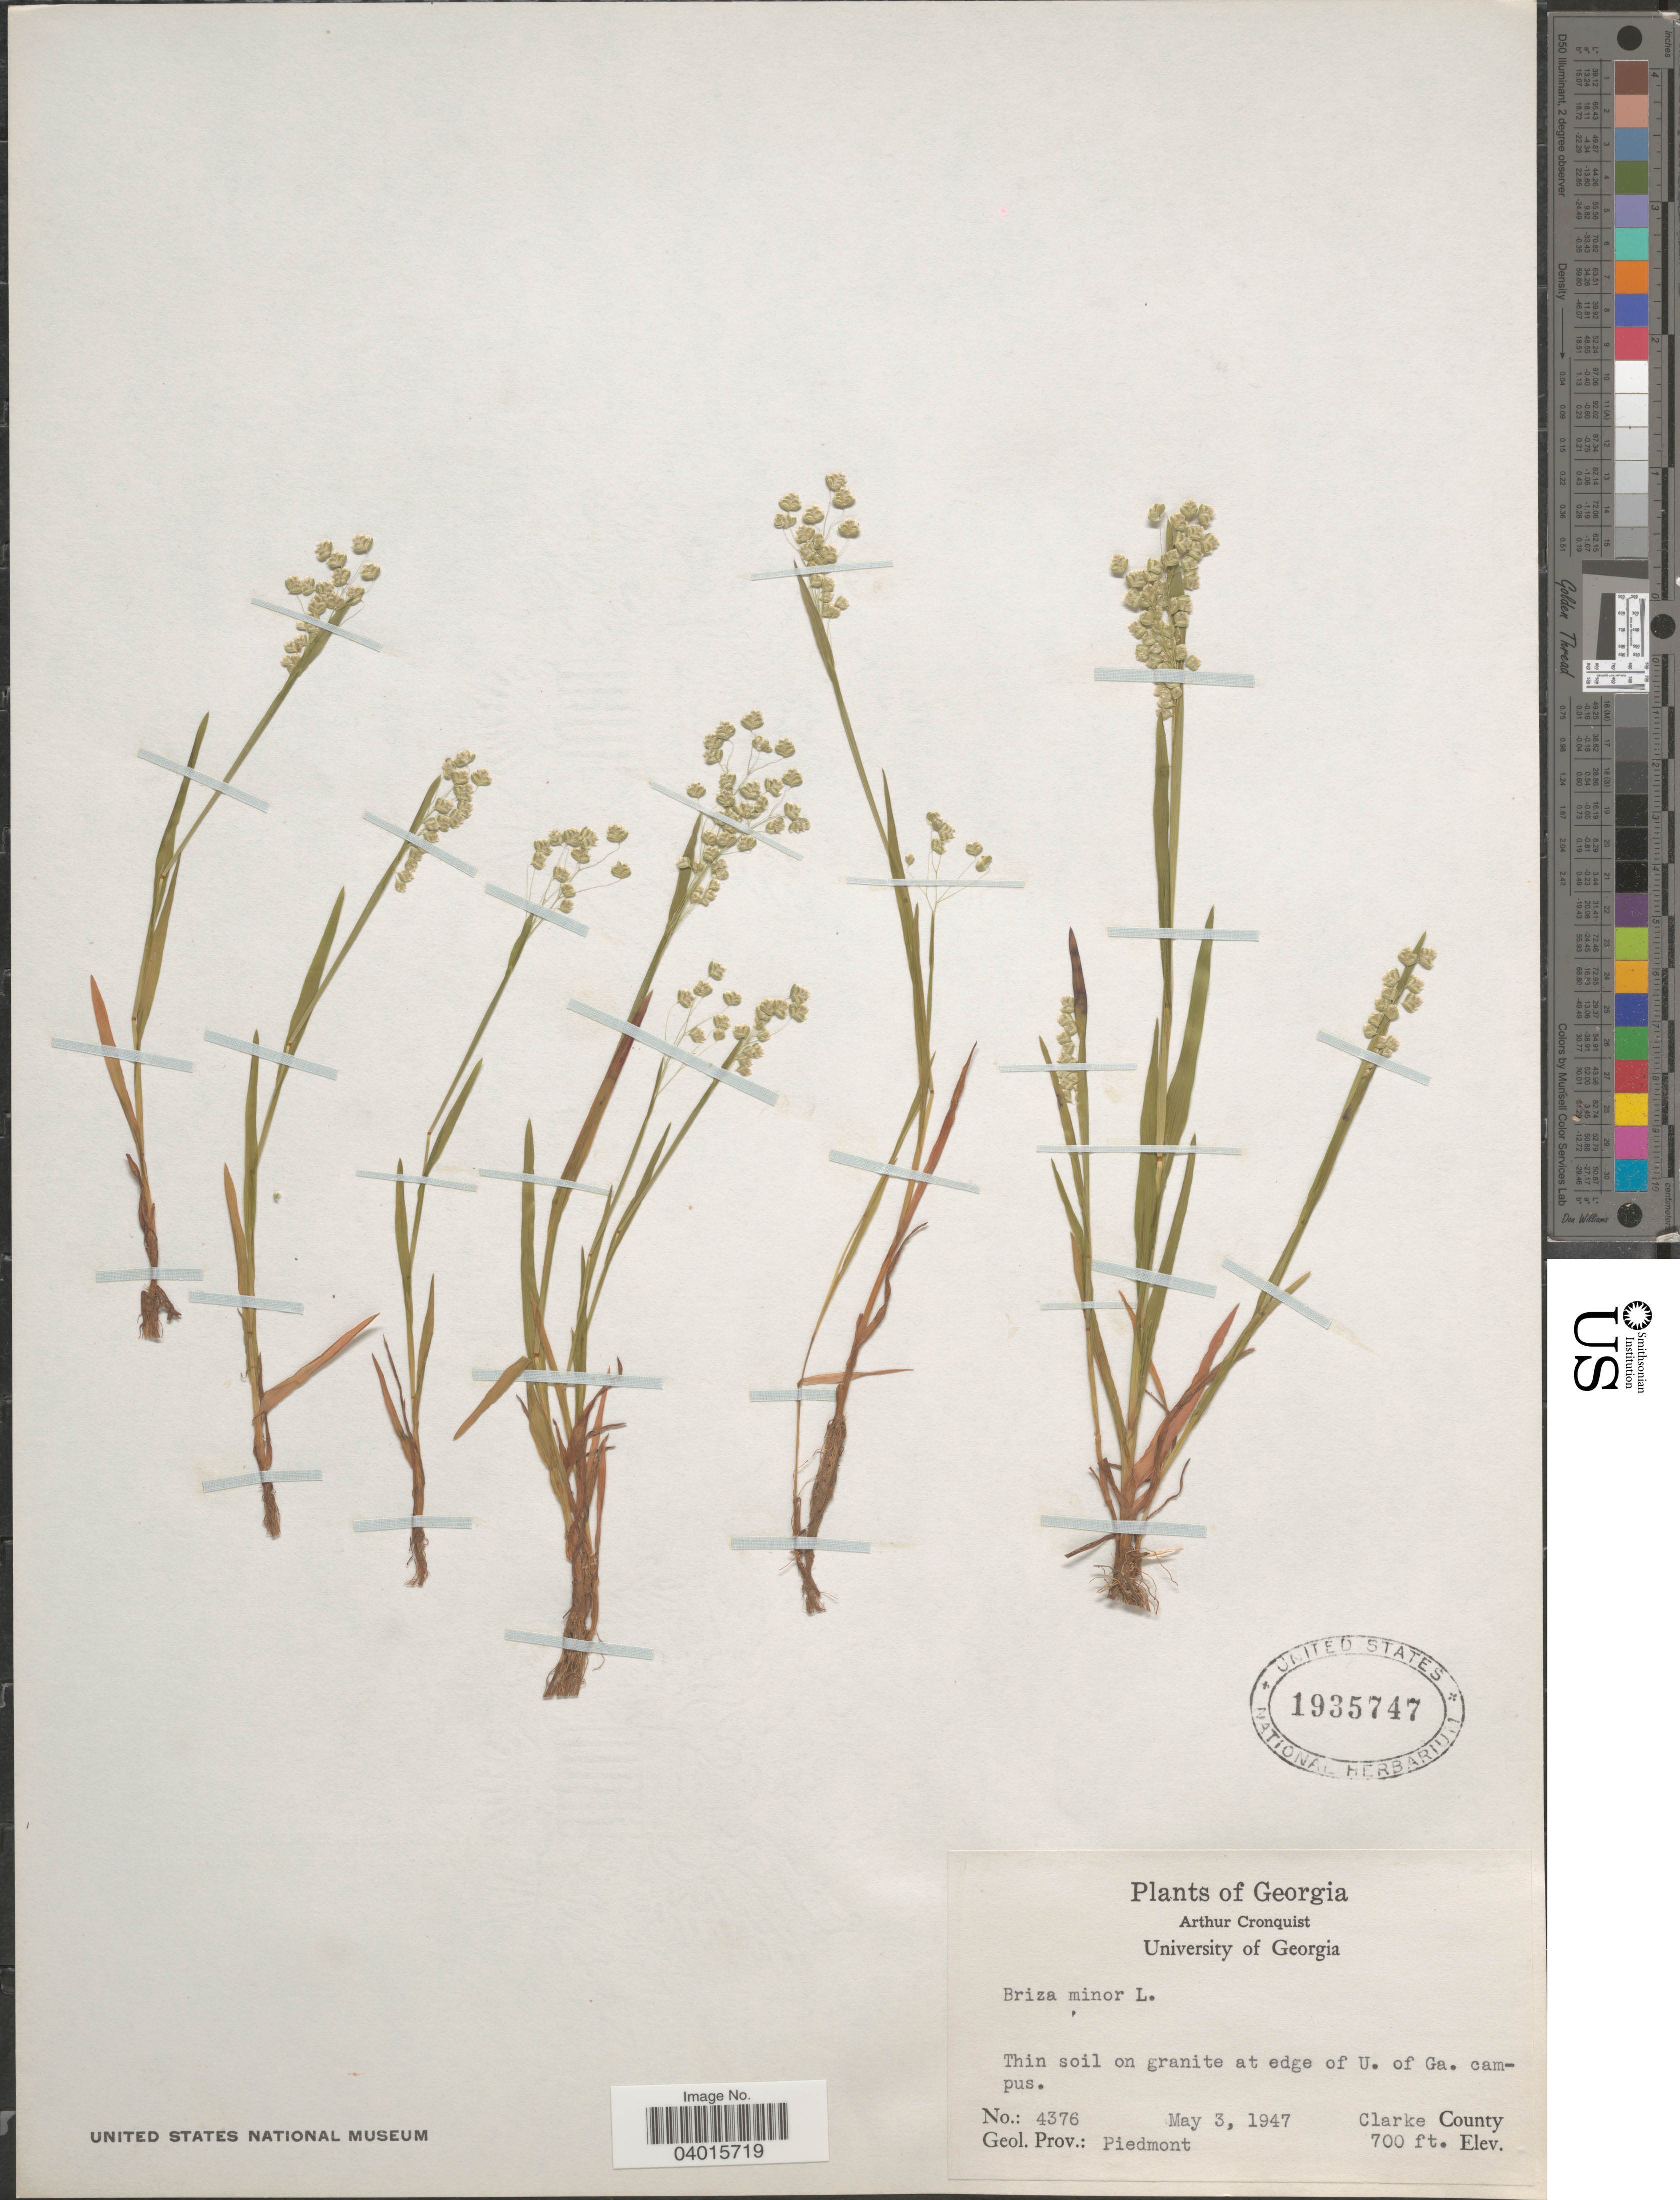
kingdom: Plantae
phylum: Tracheophyta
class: Liliopsida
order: Poales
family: Poaceae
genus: Briza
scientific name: Briza minor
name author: L.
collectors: A. J. Cronquist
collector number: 4376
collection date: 1947-05-03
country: United States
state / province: Georgia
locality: Thin soil on granite at edge of U. of Ga. campus. Clarke County. Geol. Prov.: Piedmont.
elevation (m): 213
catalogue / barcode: US 1935747